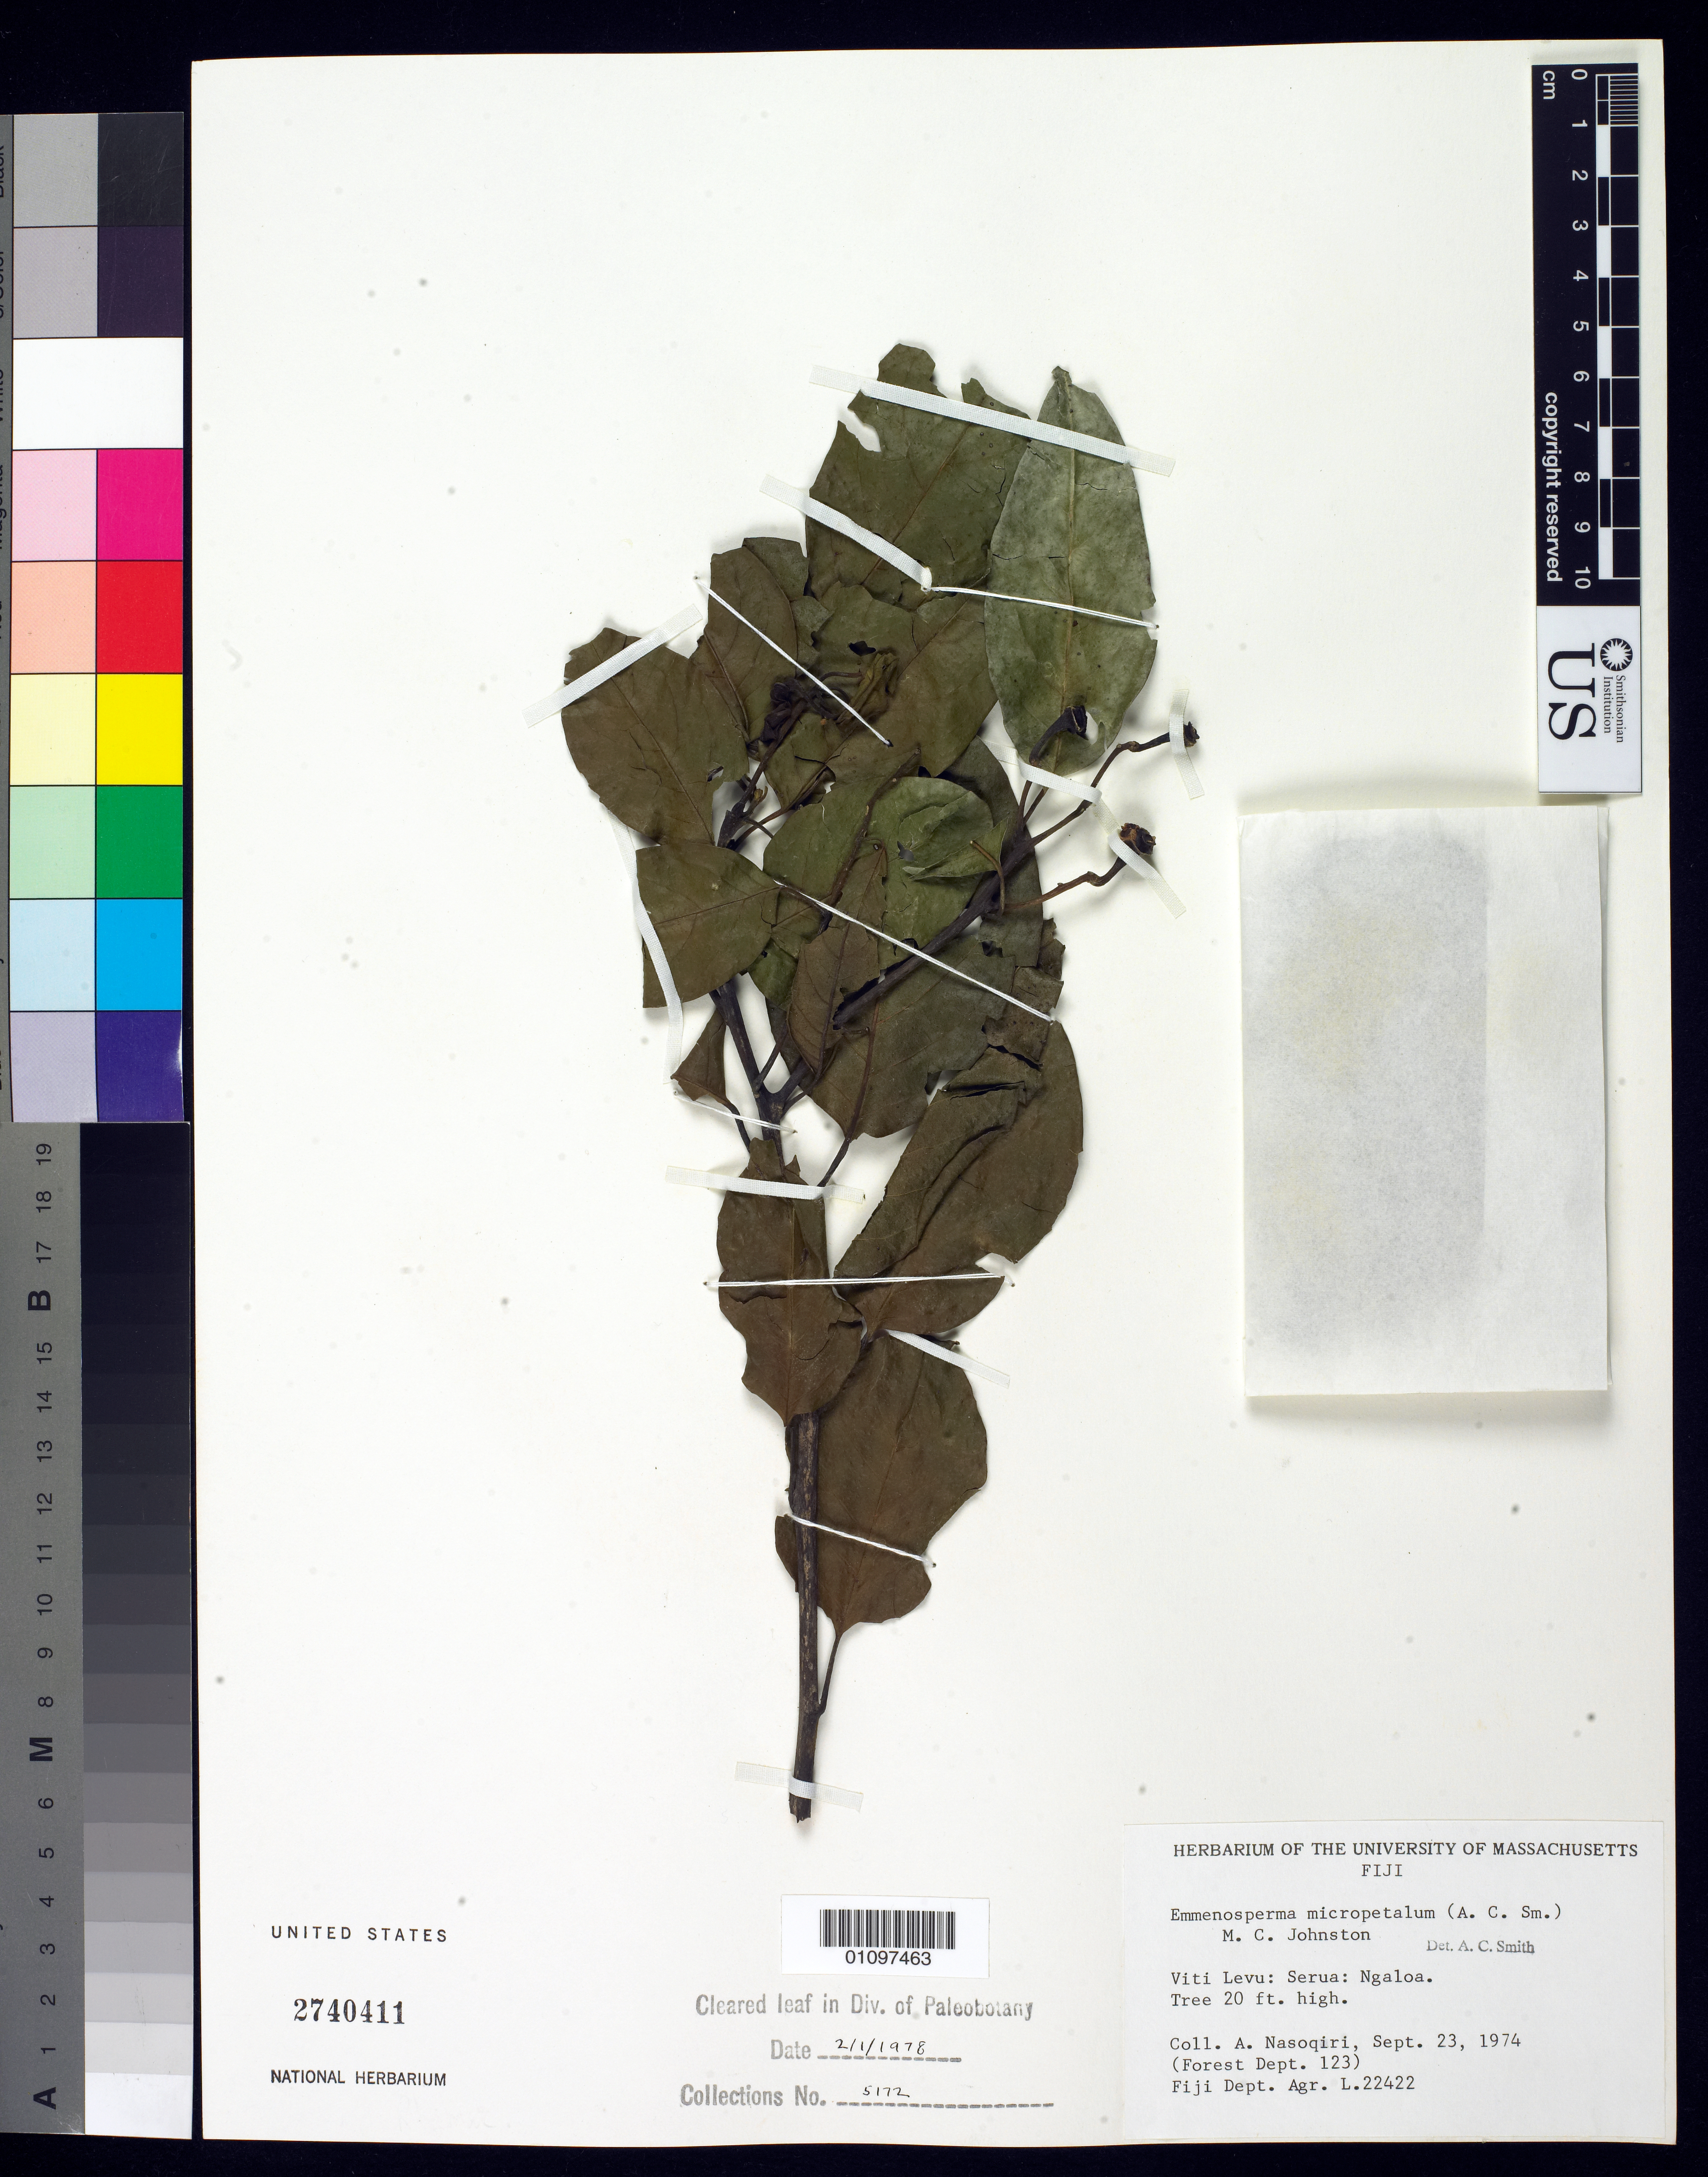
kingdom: Plantae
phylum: Tracheophyta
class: Magnoliopsida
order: Rosales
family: Rhamnaceae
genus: Emmenosperma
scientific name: Emmenosperma micropetalum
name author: (A.C. Sm.) M.C. Johnst.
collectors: A. Nasoqiri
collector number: L22422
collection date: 1974-09-23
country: Fiji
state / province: Serua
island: Viti Levu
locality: Ngaloa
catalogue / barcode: US 2740411